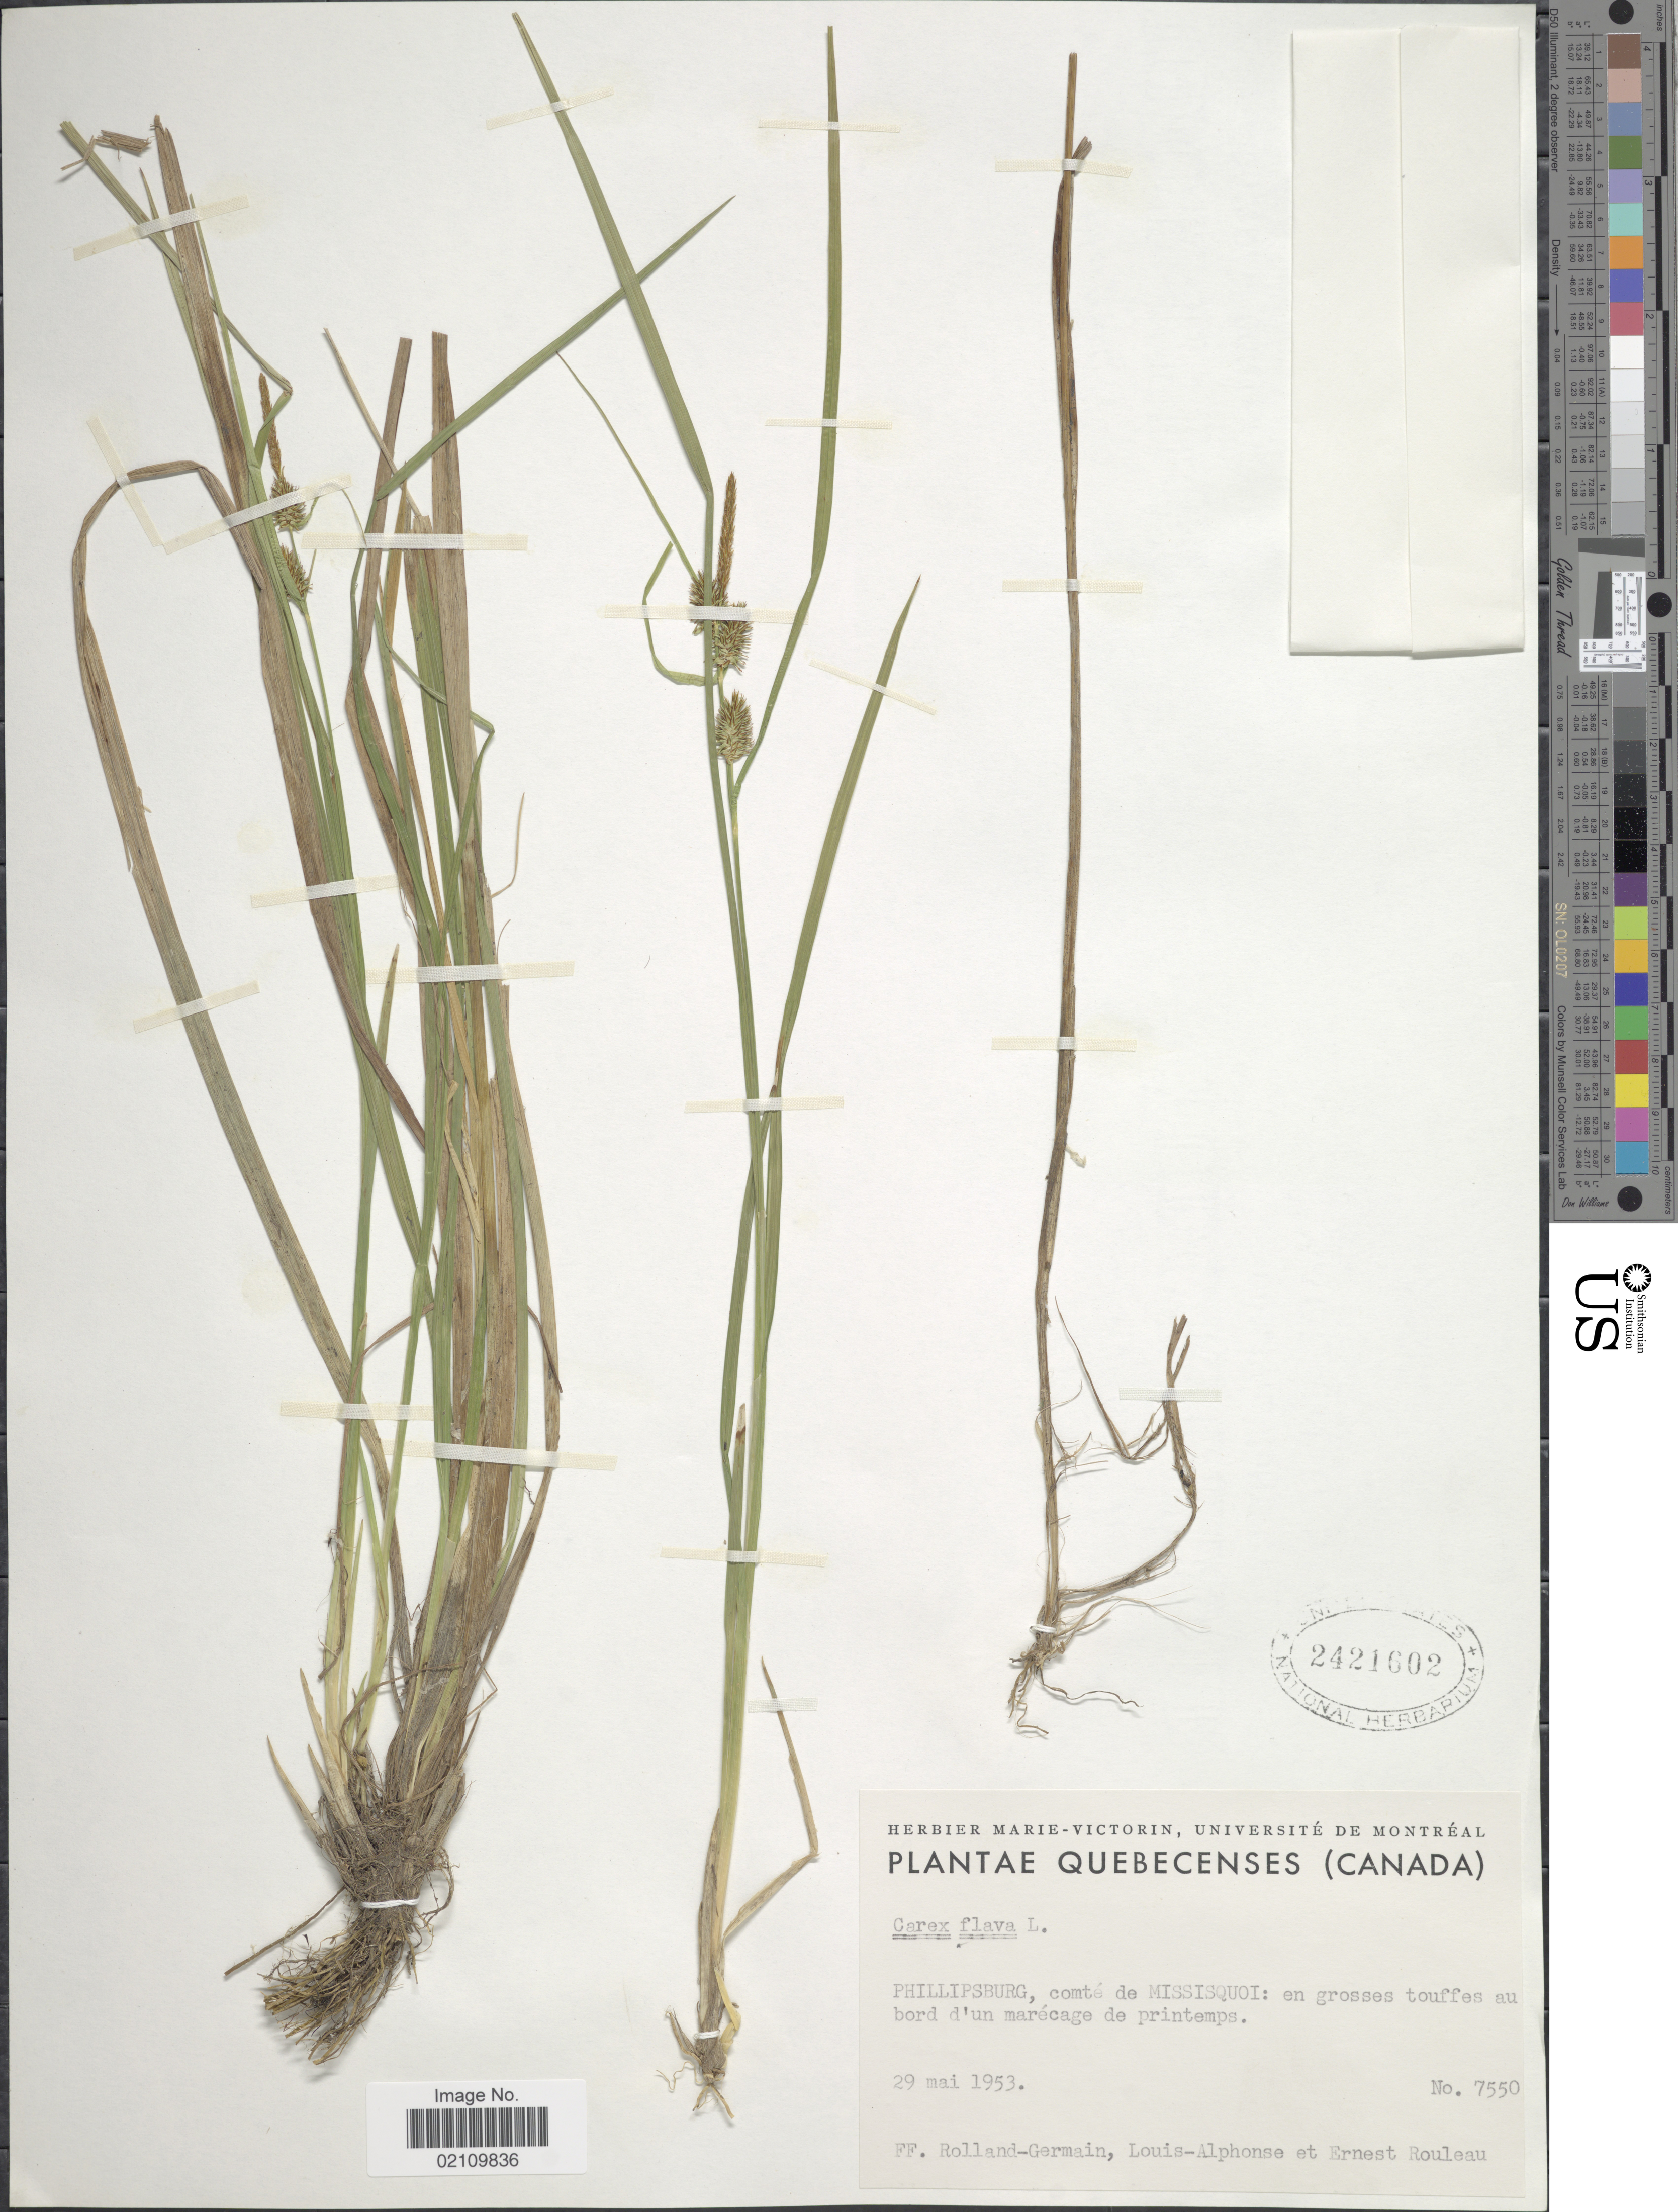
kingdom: Plantae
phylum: Tracheophyta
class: Liliopsida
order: Poales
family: Cyperaceae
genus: Carex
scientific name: Carex flava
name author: L.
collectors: Rolland-Germain, Louis-Alphonse & E. Rouleau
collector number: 7550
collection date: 1953-05-29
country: Canada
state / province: Quebec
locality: Quebecenses. Phillipsburg, comte de Misisquoi: en grosses touffes au bord d'un marecage de printemps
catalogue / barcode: US 2421602